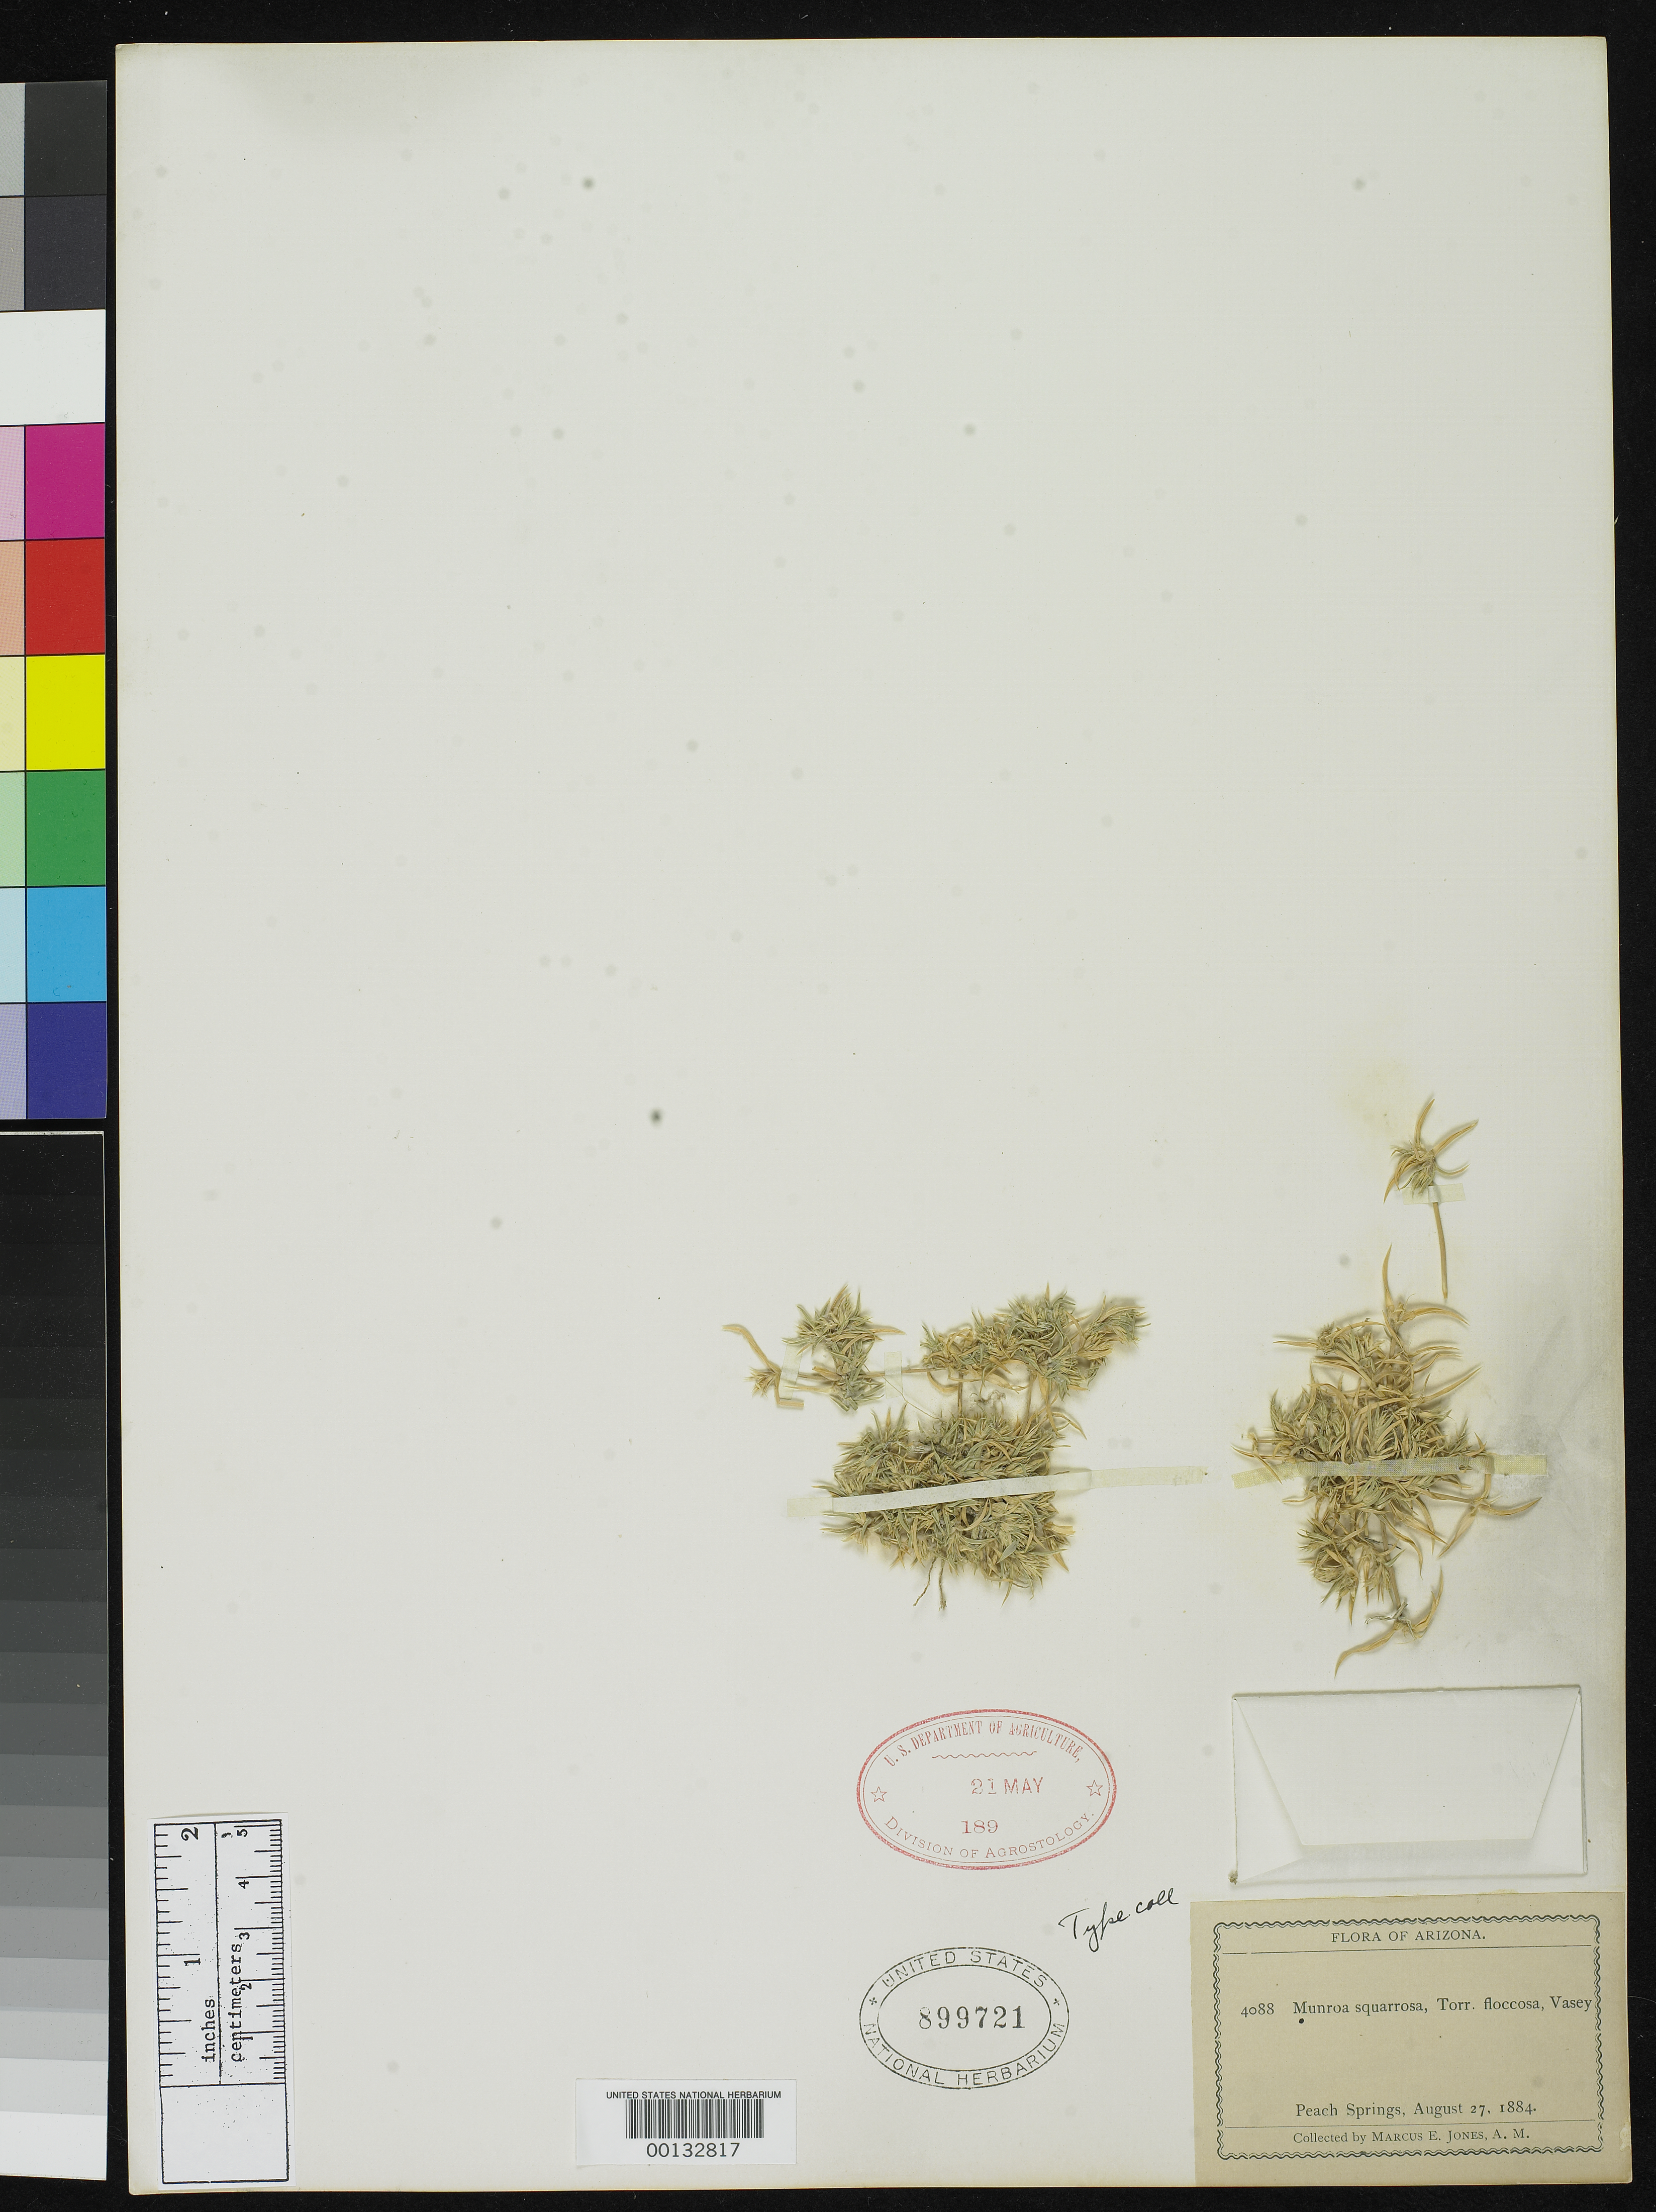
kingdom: Plantae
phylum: Tracheophyta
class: Liliopsida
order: Poales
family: Poaceae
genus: Munroa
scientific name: Munroa squarrosa var. floccuosa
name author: Vasey ex W.J. Beal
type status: Isotype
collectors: M. E. Jones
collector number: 4088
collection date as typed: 07 Aug 1884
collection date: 1884-08-07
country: United States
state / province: Arizona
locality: Peach Springs.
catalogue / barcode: US 899721